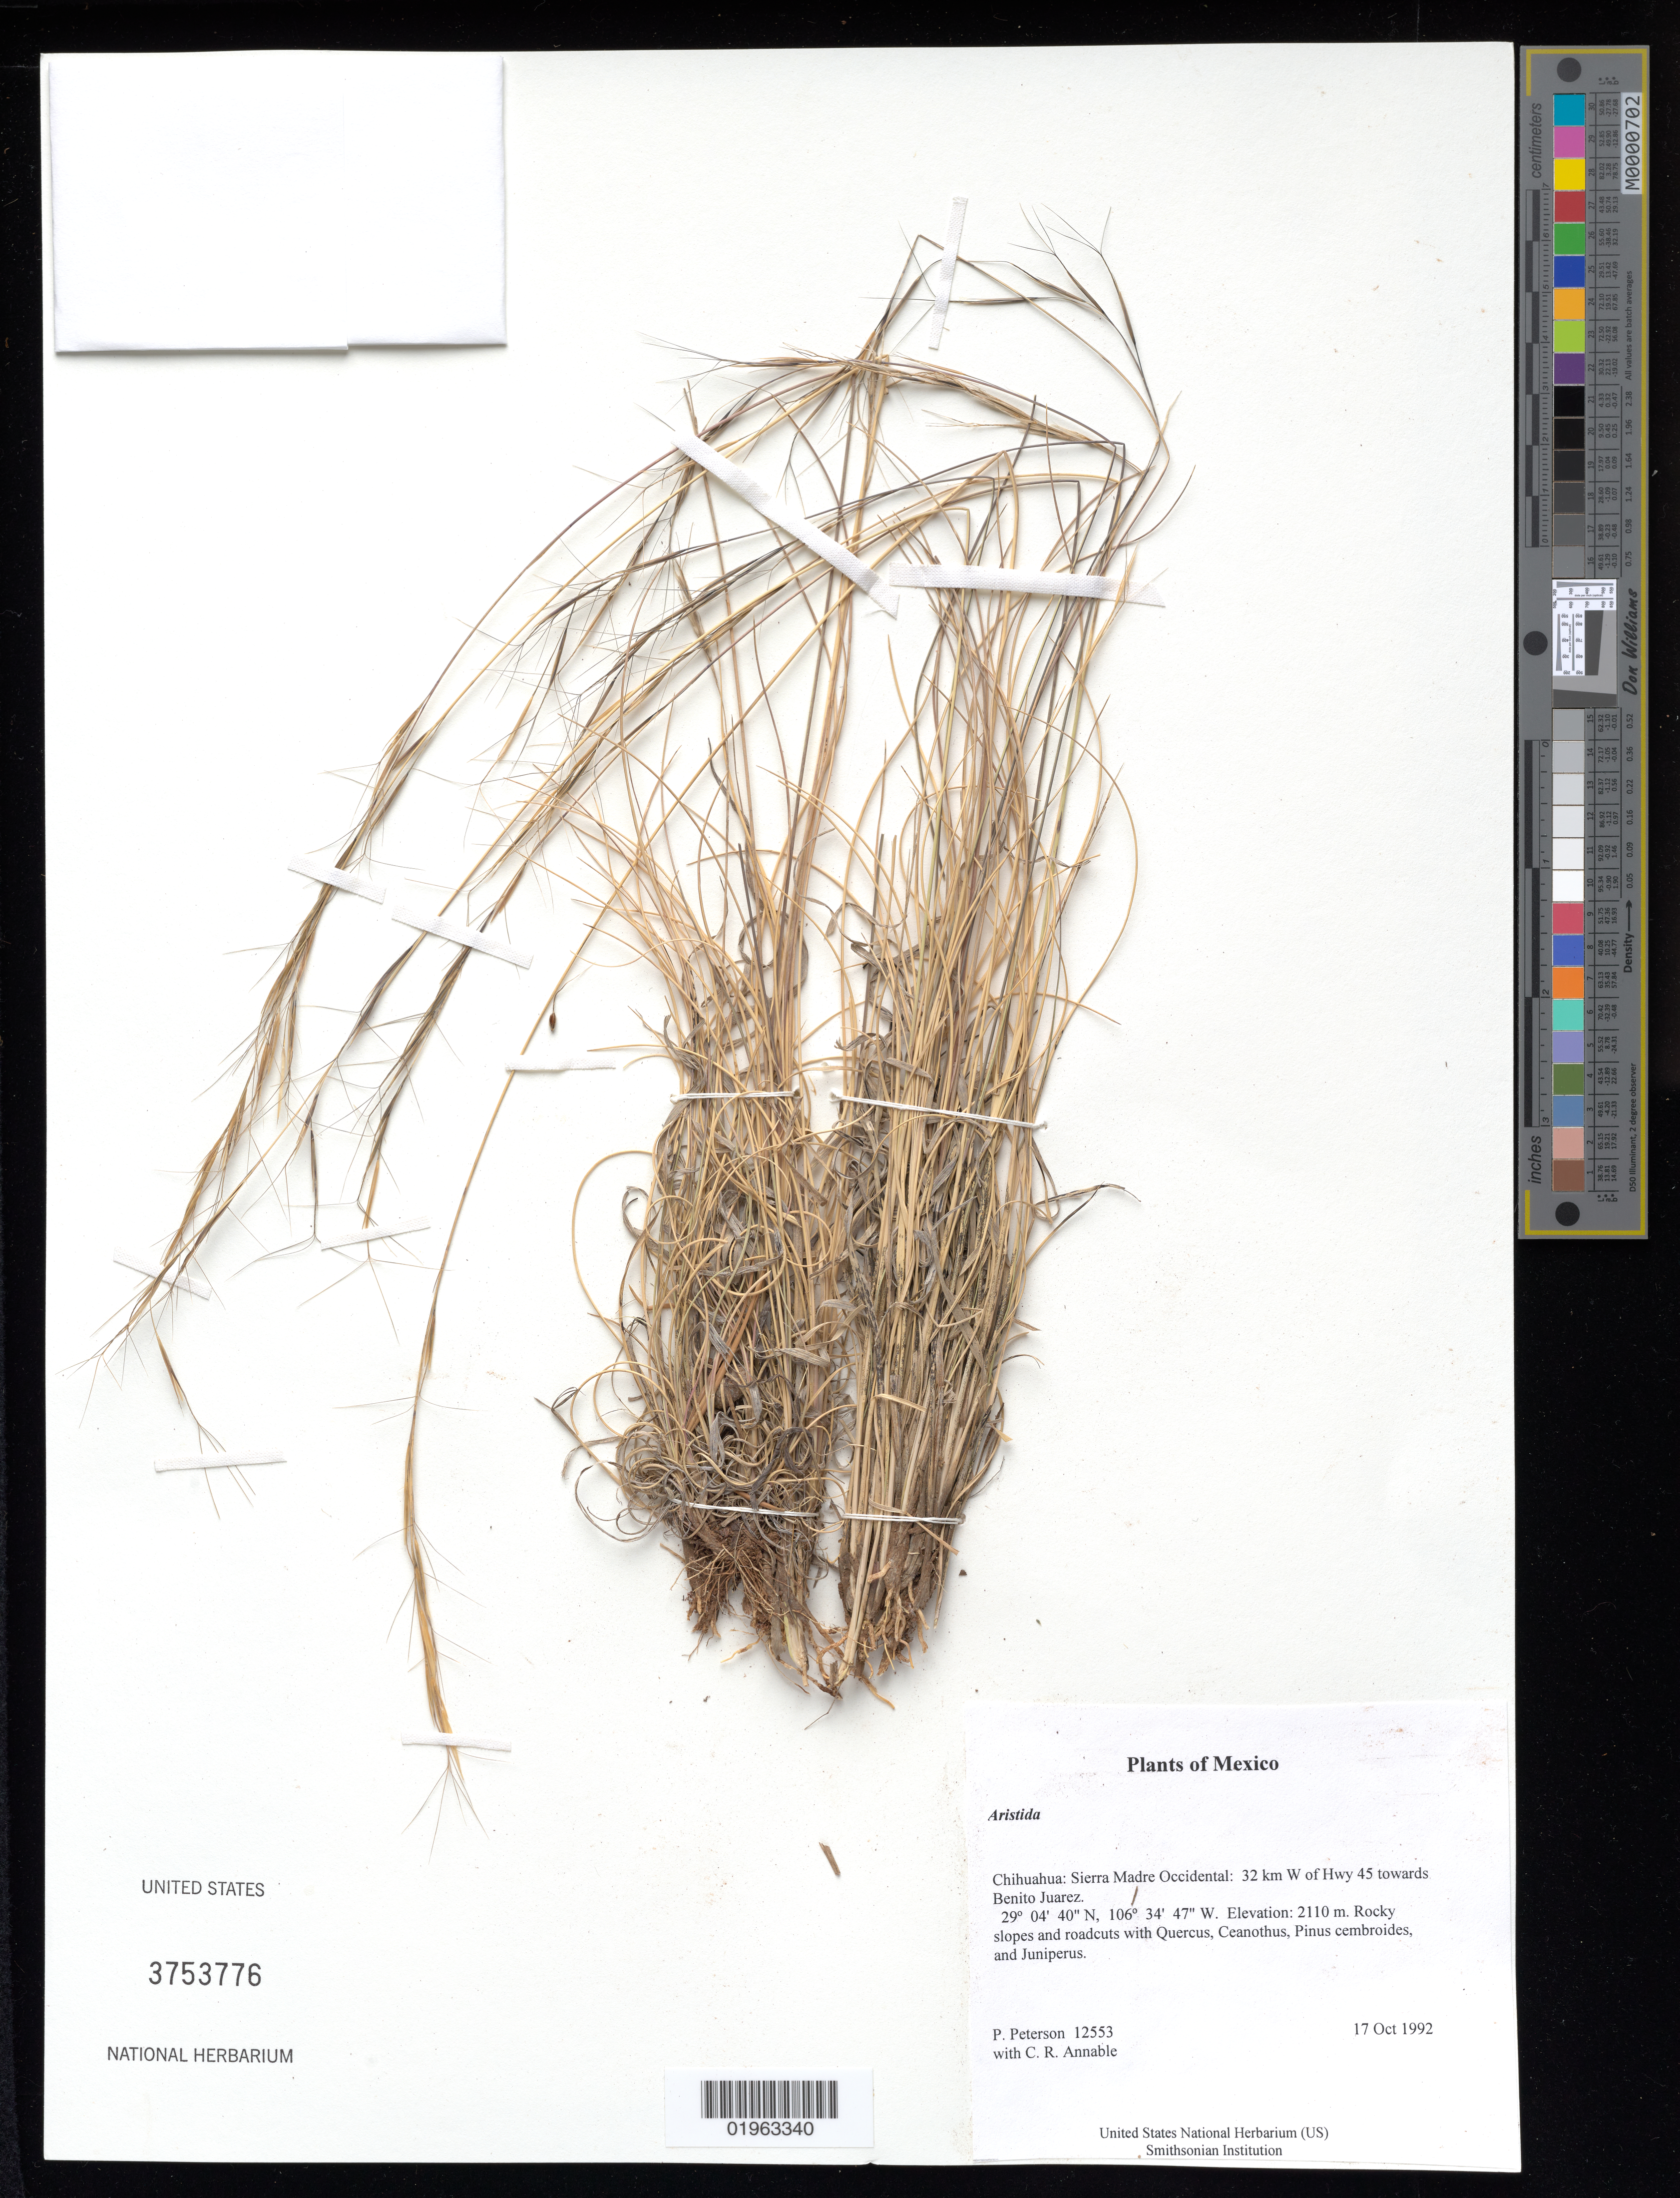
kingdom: Plantae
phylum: Tracheophyta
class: Liliopsida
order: Poales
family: Poaceae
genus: Aristida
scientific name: Aristida sp.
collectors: P. M. Peterson & C. R. Annable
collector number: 12553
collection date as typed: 17 Oct 1992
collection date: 1992-10-17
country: Mexico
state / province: Chihuahua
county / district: Sierra Madre Occidental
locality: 32 km W of Hwy 45 towards Benito Juarez.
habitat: Rocky slopes and roadcuts with Quercus, Ceanothus, Pinus cembroides, and Juniperus.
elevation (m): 2110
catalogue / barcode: US 3753776